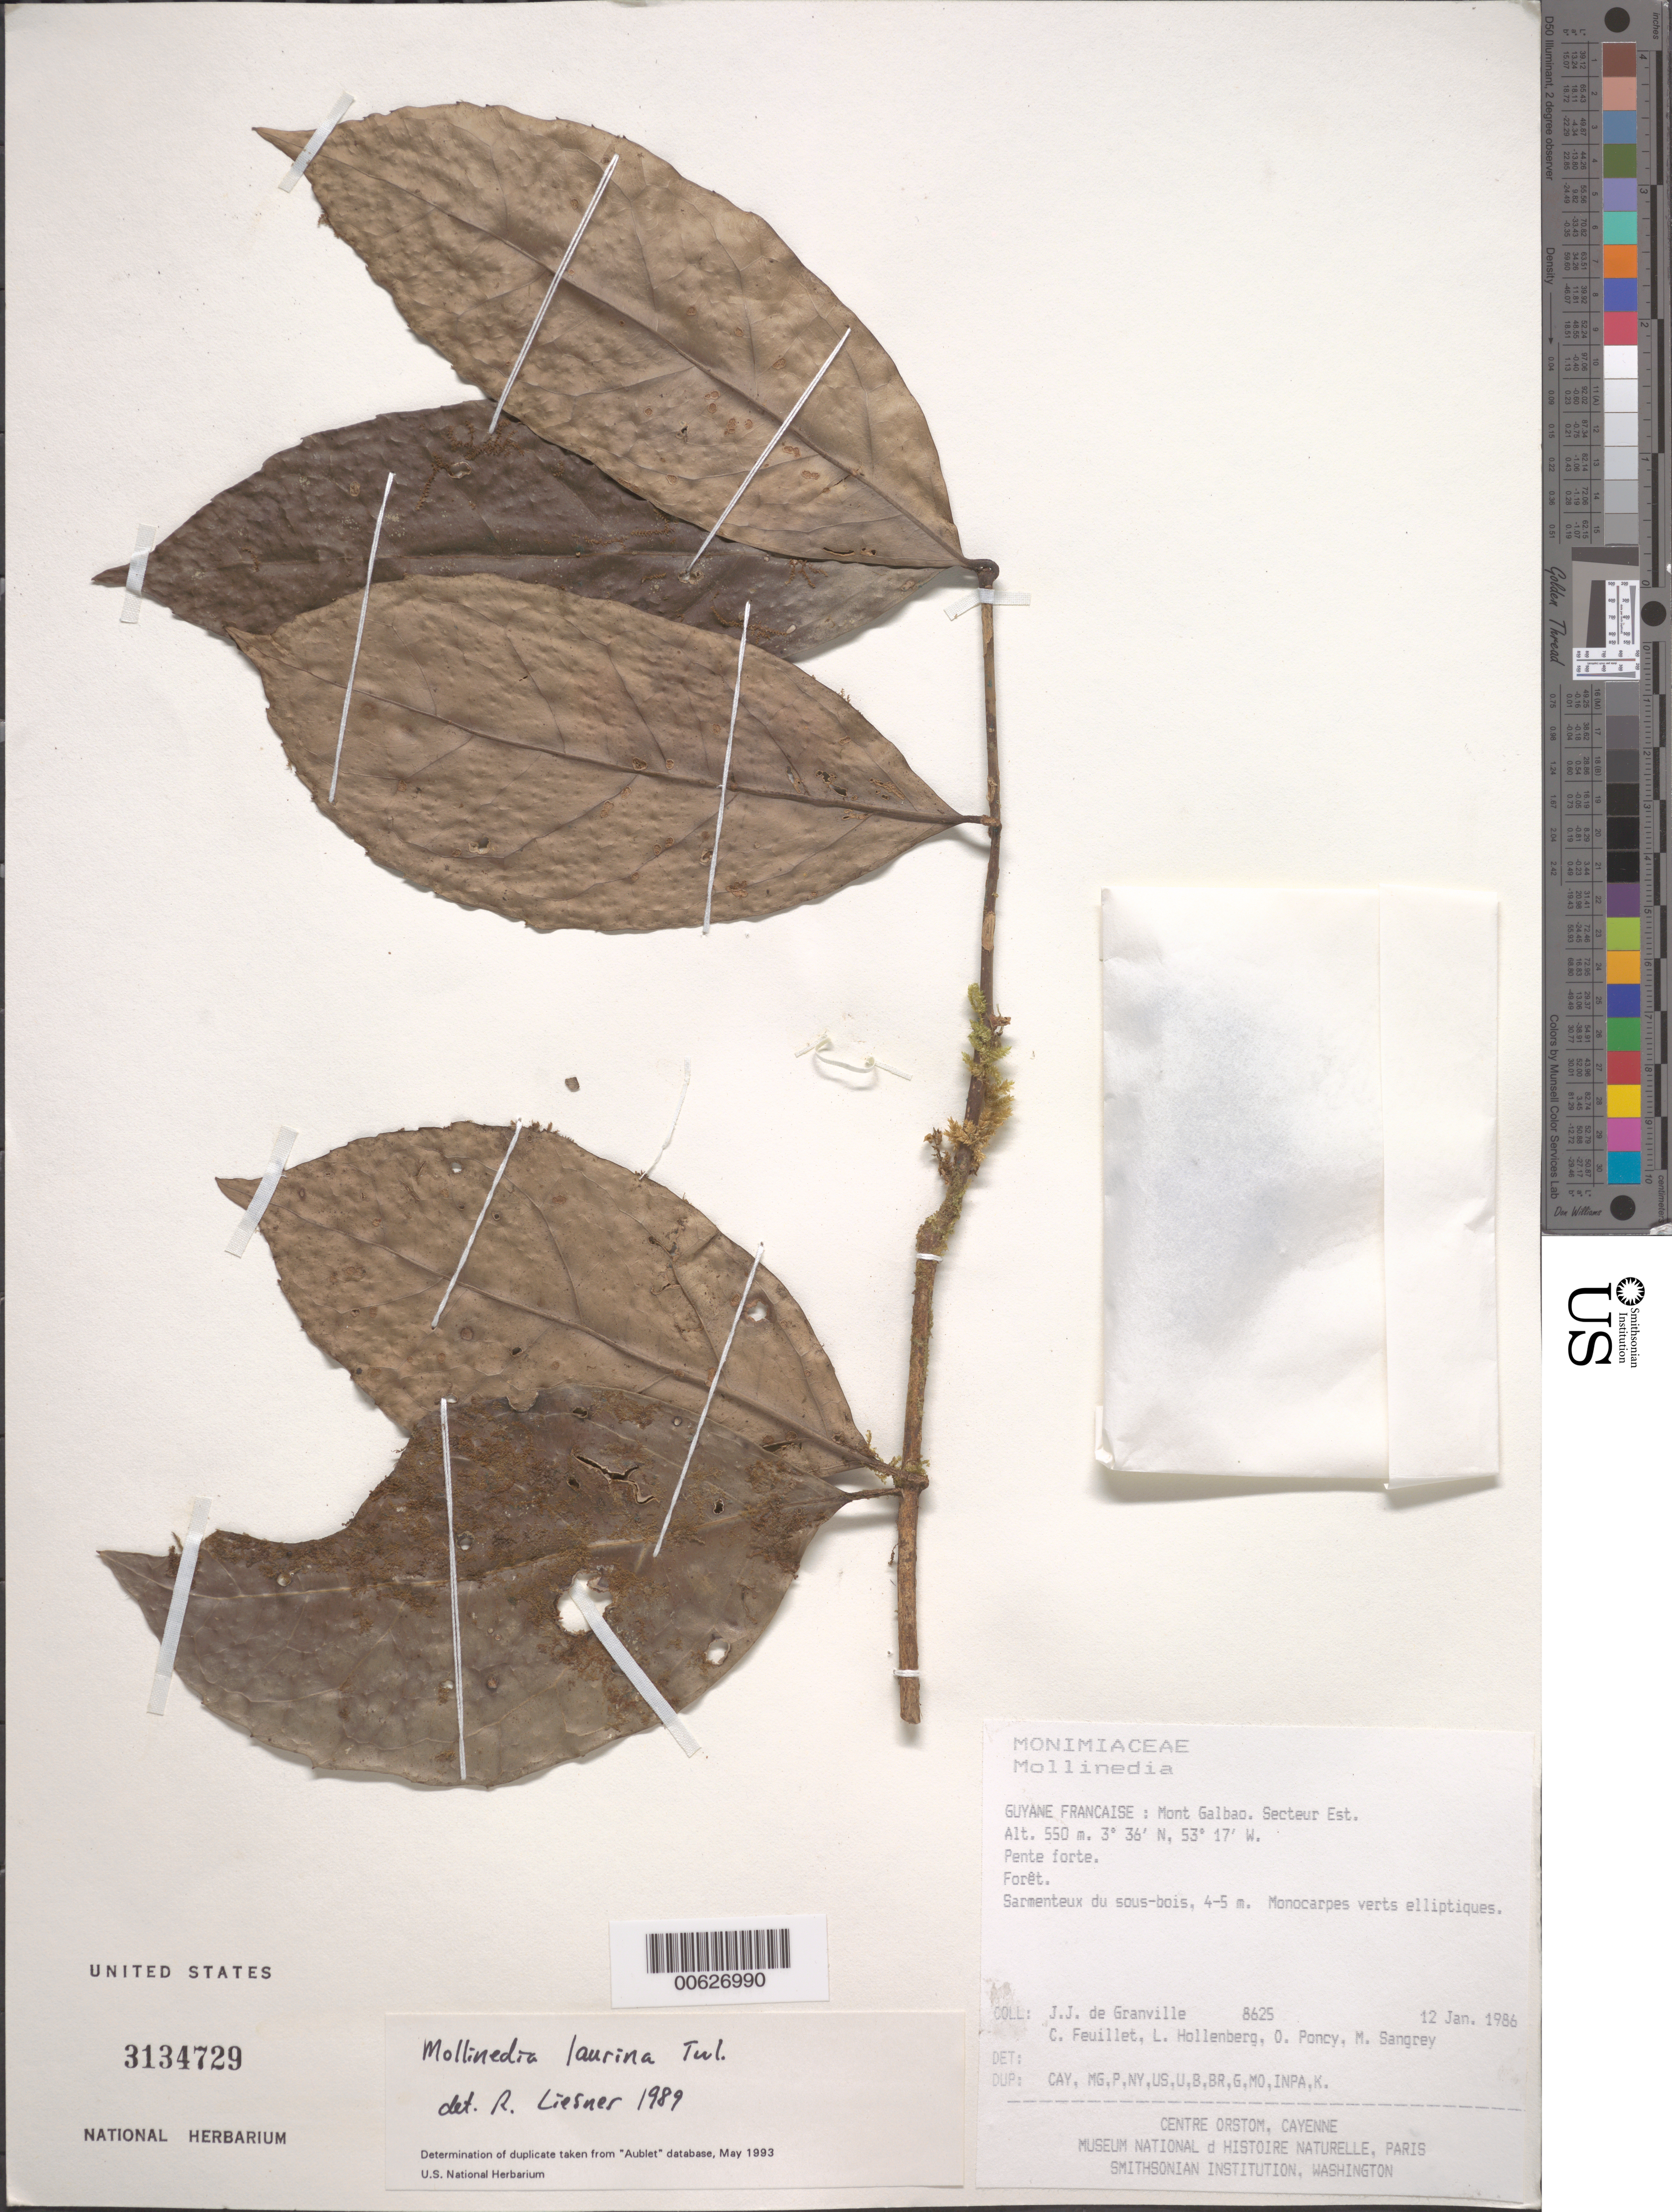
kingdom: Plantae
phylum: Tracheophyta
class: Magnoliopsida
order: Laurales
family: Monimiaceae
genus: Mollinedia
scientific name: Mollinedia laurina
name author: Tul.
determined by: Liesner, R. L.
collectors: J.-J. de Granville, C. Feuillet, L. Hollenberg, O. Poncy & M. S. Sangrey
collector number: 8625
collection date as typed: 12-Jan-86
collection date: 1986-01-12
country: French Guiana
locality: Mont Galbao. Secteur Est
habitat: Forêt, pente forte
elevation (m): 550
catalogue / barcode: US 3134729